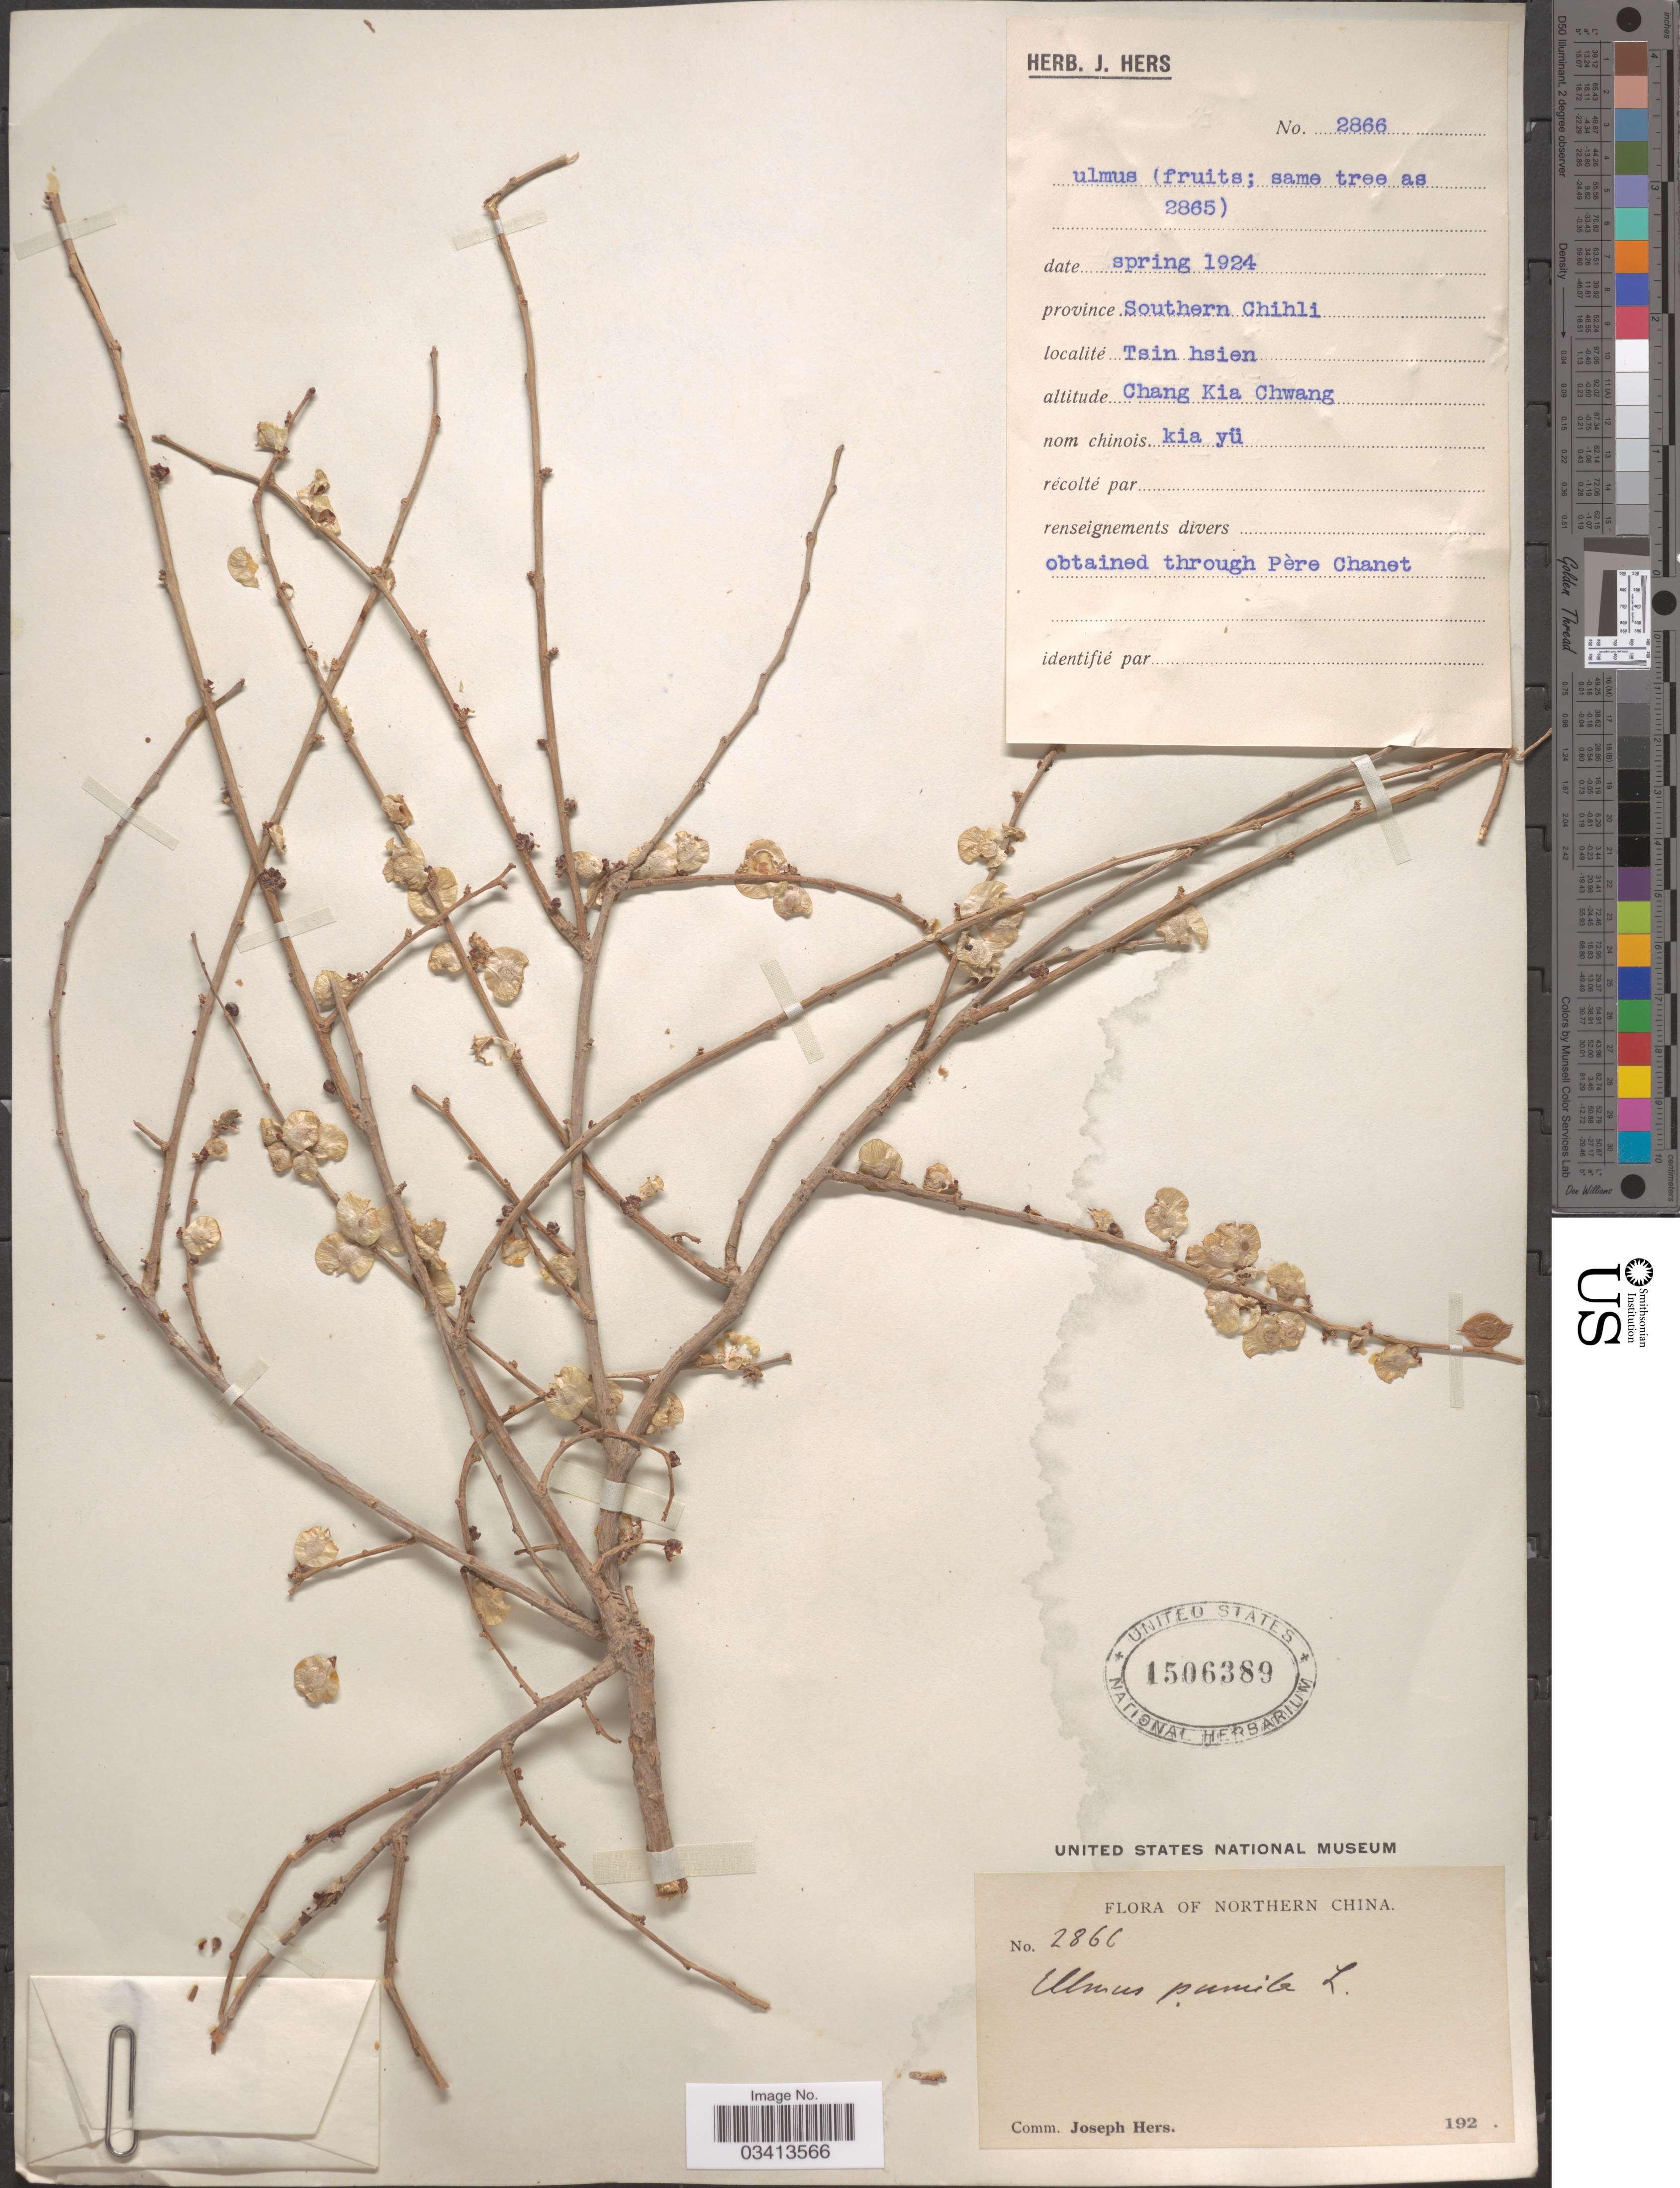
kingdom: Plantae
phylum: Tracheophyta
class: Magnoliopsida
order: Rosales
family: Ulmaceae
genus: Ulmus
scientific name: Ulmus pumila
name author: L.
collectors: J. Hers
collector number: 2866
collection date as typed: spring 1924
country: China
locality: Northern China. Province Southern Chihli. Tsin hsien. Chang Kia Chwang.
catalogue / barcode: US 1506389